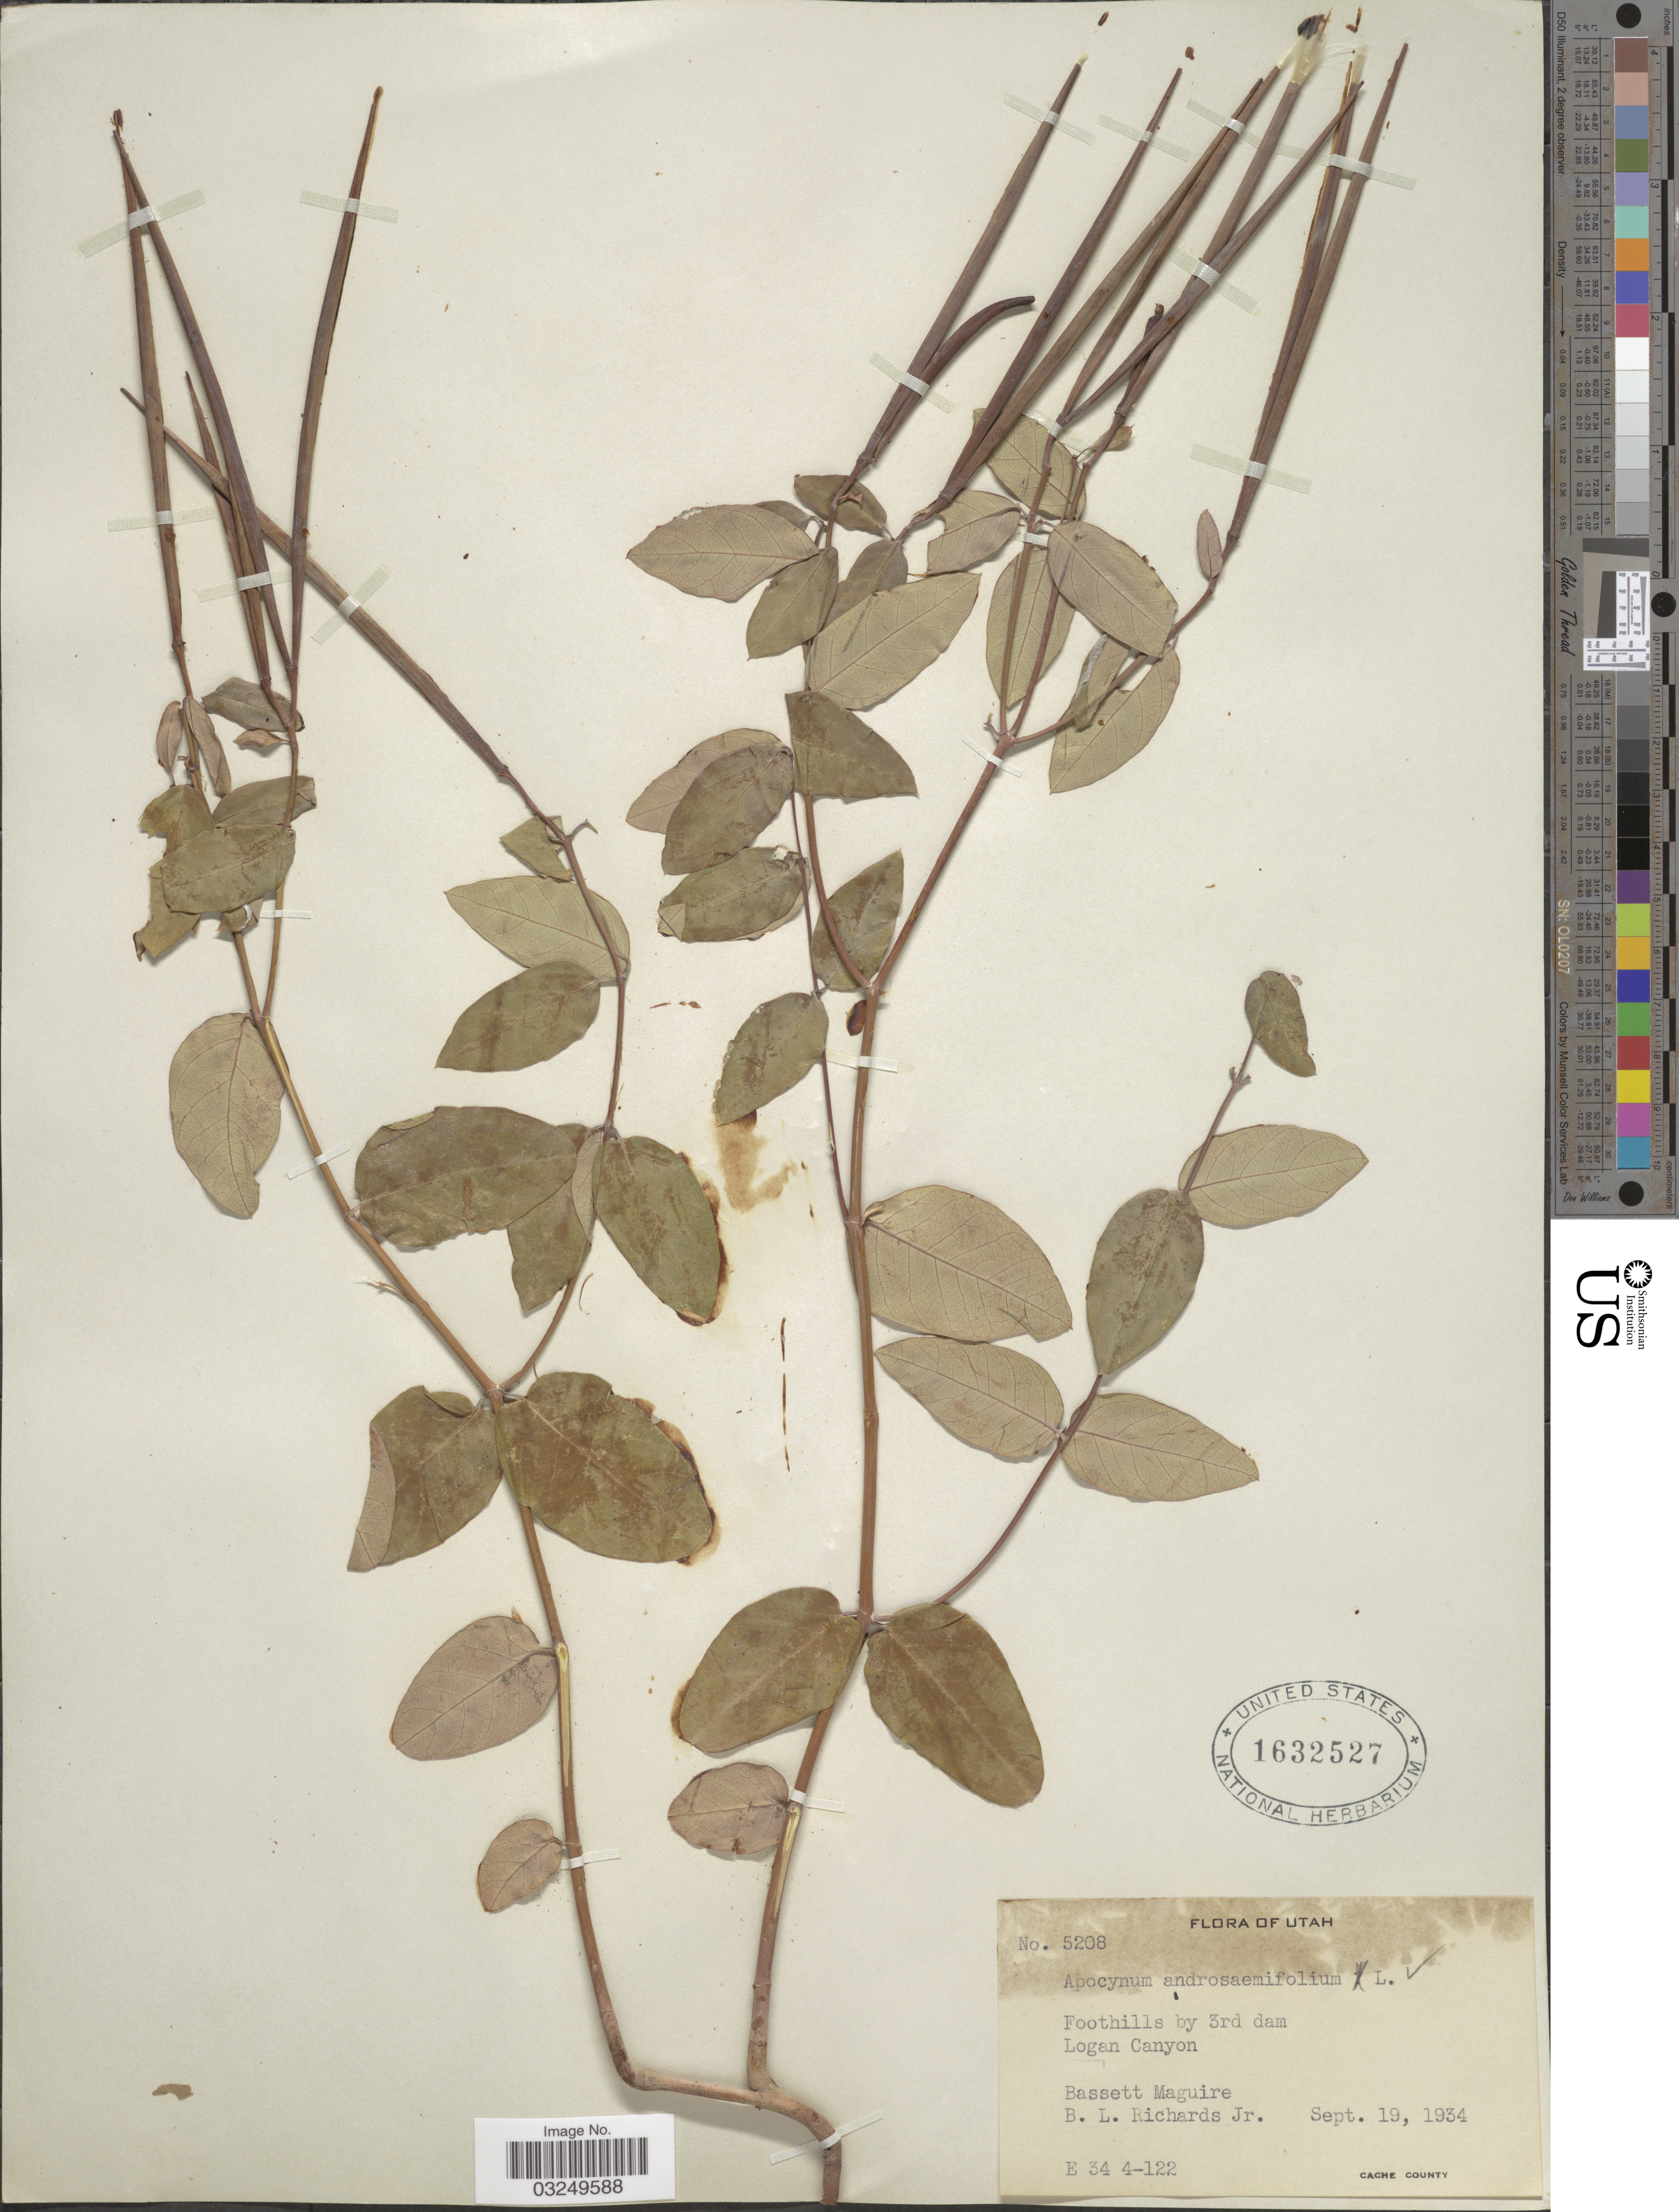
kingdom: Plantae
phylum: Tracheophyta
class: Magnoliopsida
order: Gentianales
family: Apocynaceae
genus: Apocynum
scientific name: Apocynum androsaemifolium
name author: L.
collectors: B. Maguire & B. Richards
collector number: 5208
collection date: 1934-09-19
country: United States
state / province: Utah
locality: Foothills by 3rd dam Logan Canyon.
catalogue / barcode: US 1632527